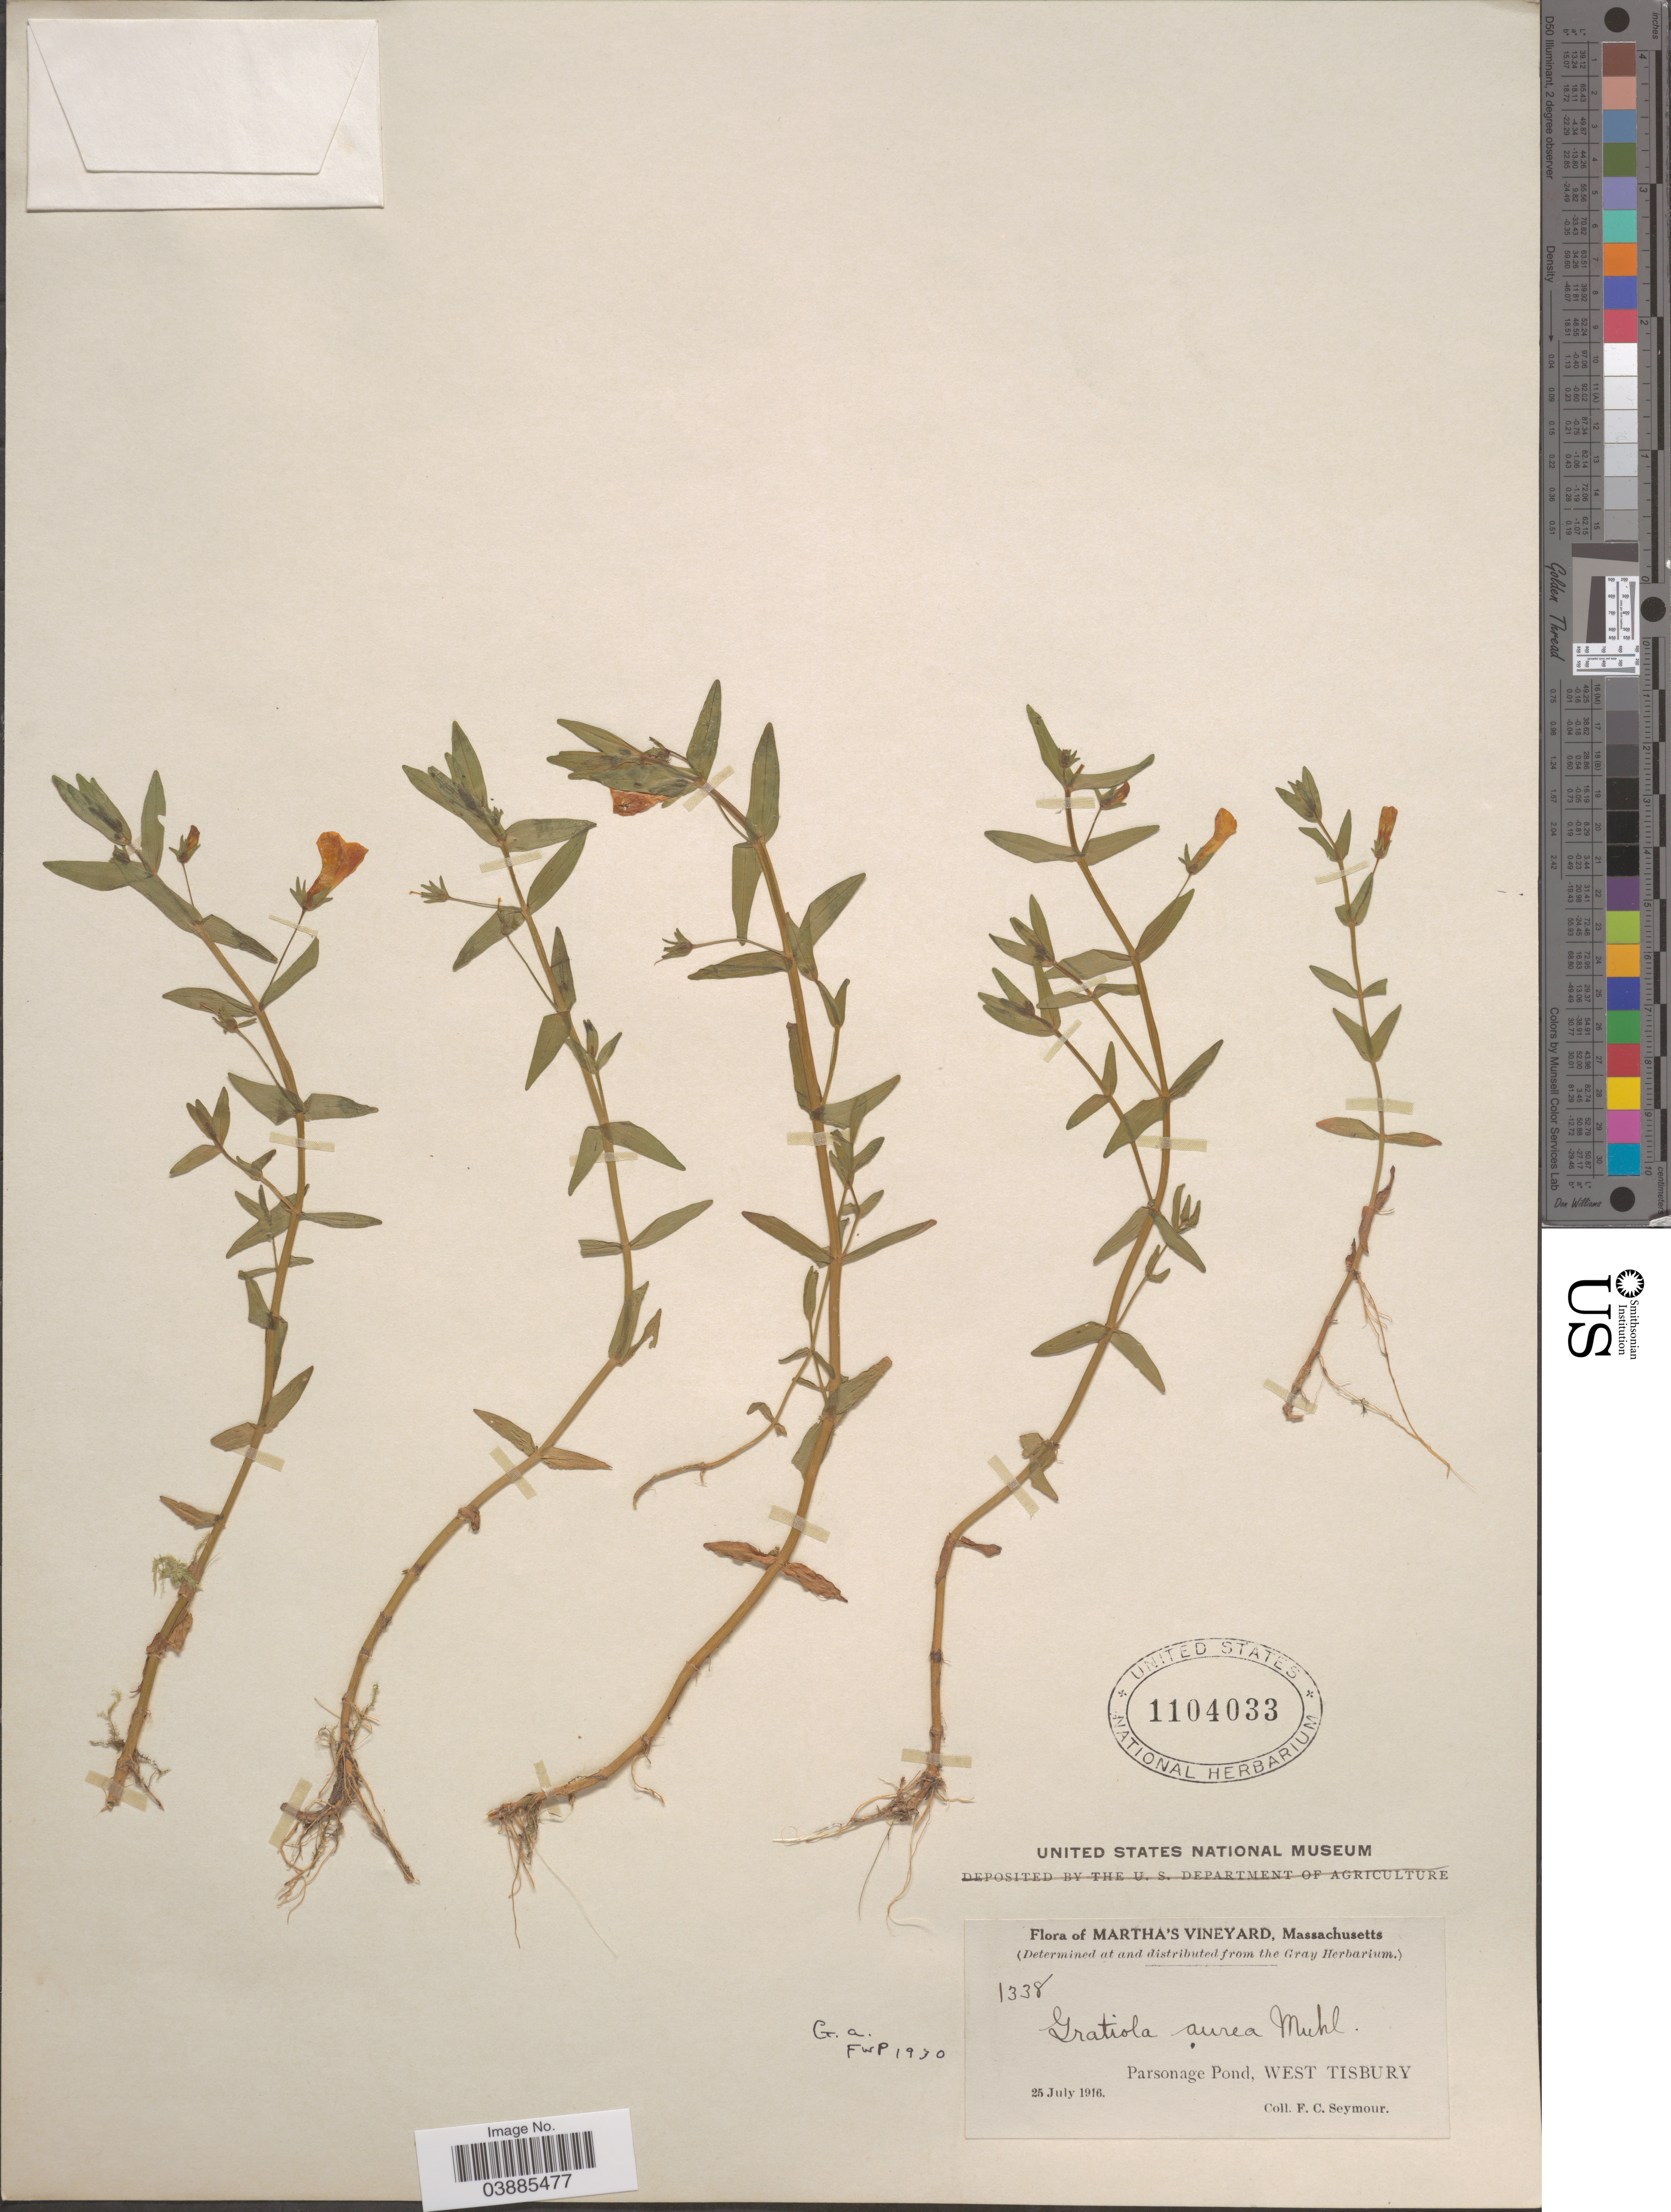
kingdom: Plantae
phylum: Tracheophyta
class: Magnoliopsida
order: Lamiales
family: Plantaginaceae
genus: Gratiola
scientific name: Gratiola aurea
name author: Pursh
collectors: F. C. Seymour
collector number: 1338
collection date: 1916-07-25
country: United States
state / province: Massachusetts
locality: Martha's Vineyard. Parsonage Pond, West Tisbury.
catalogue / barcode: US 1104033